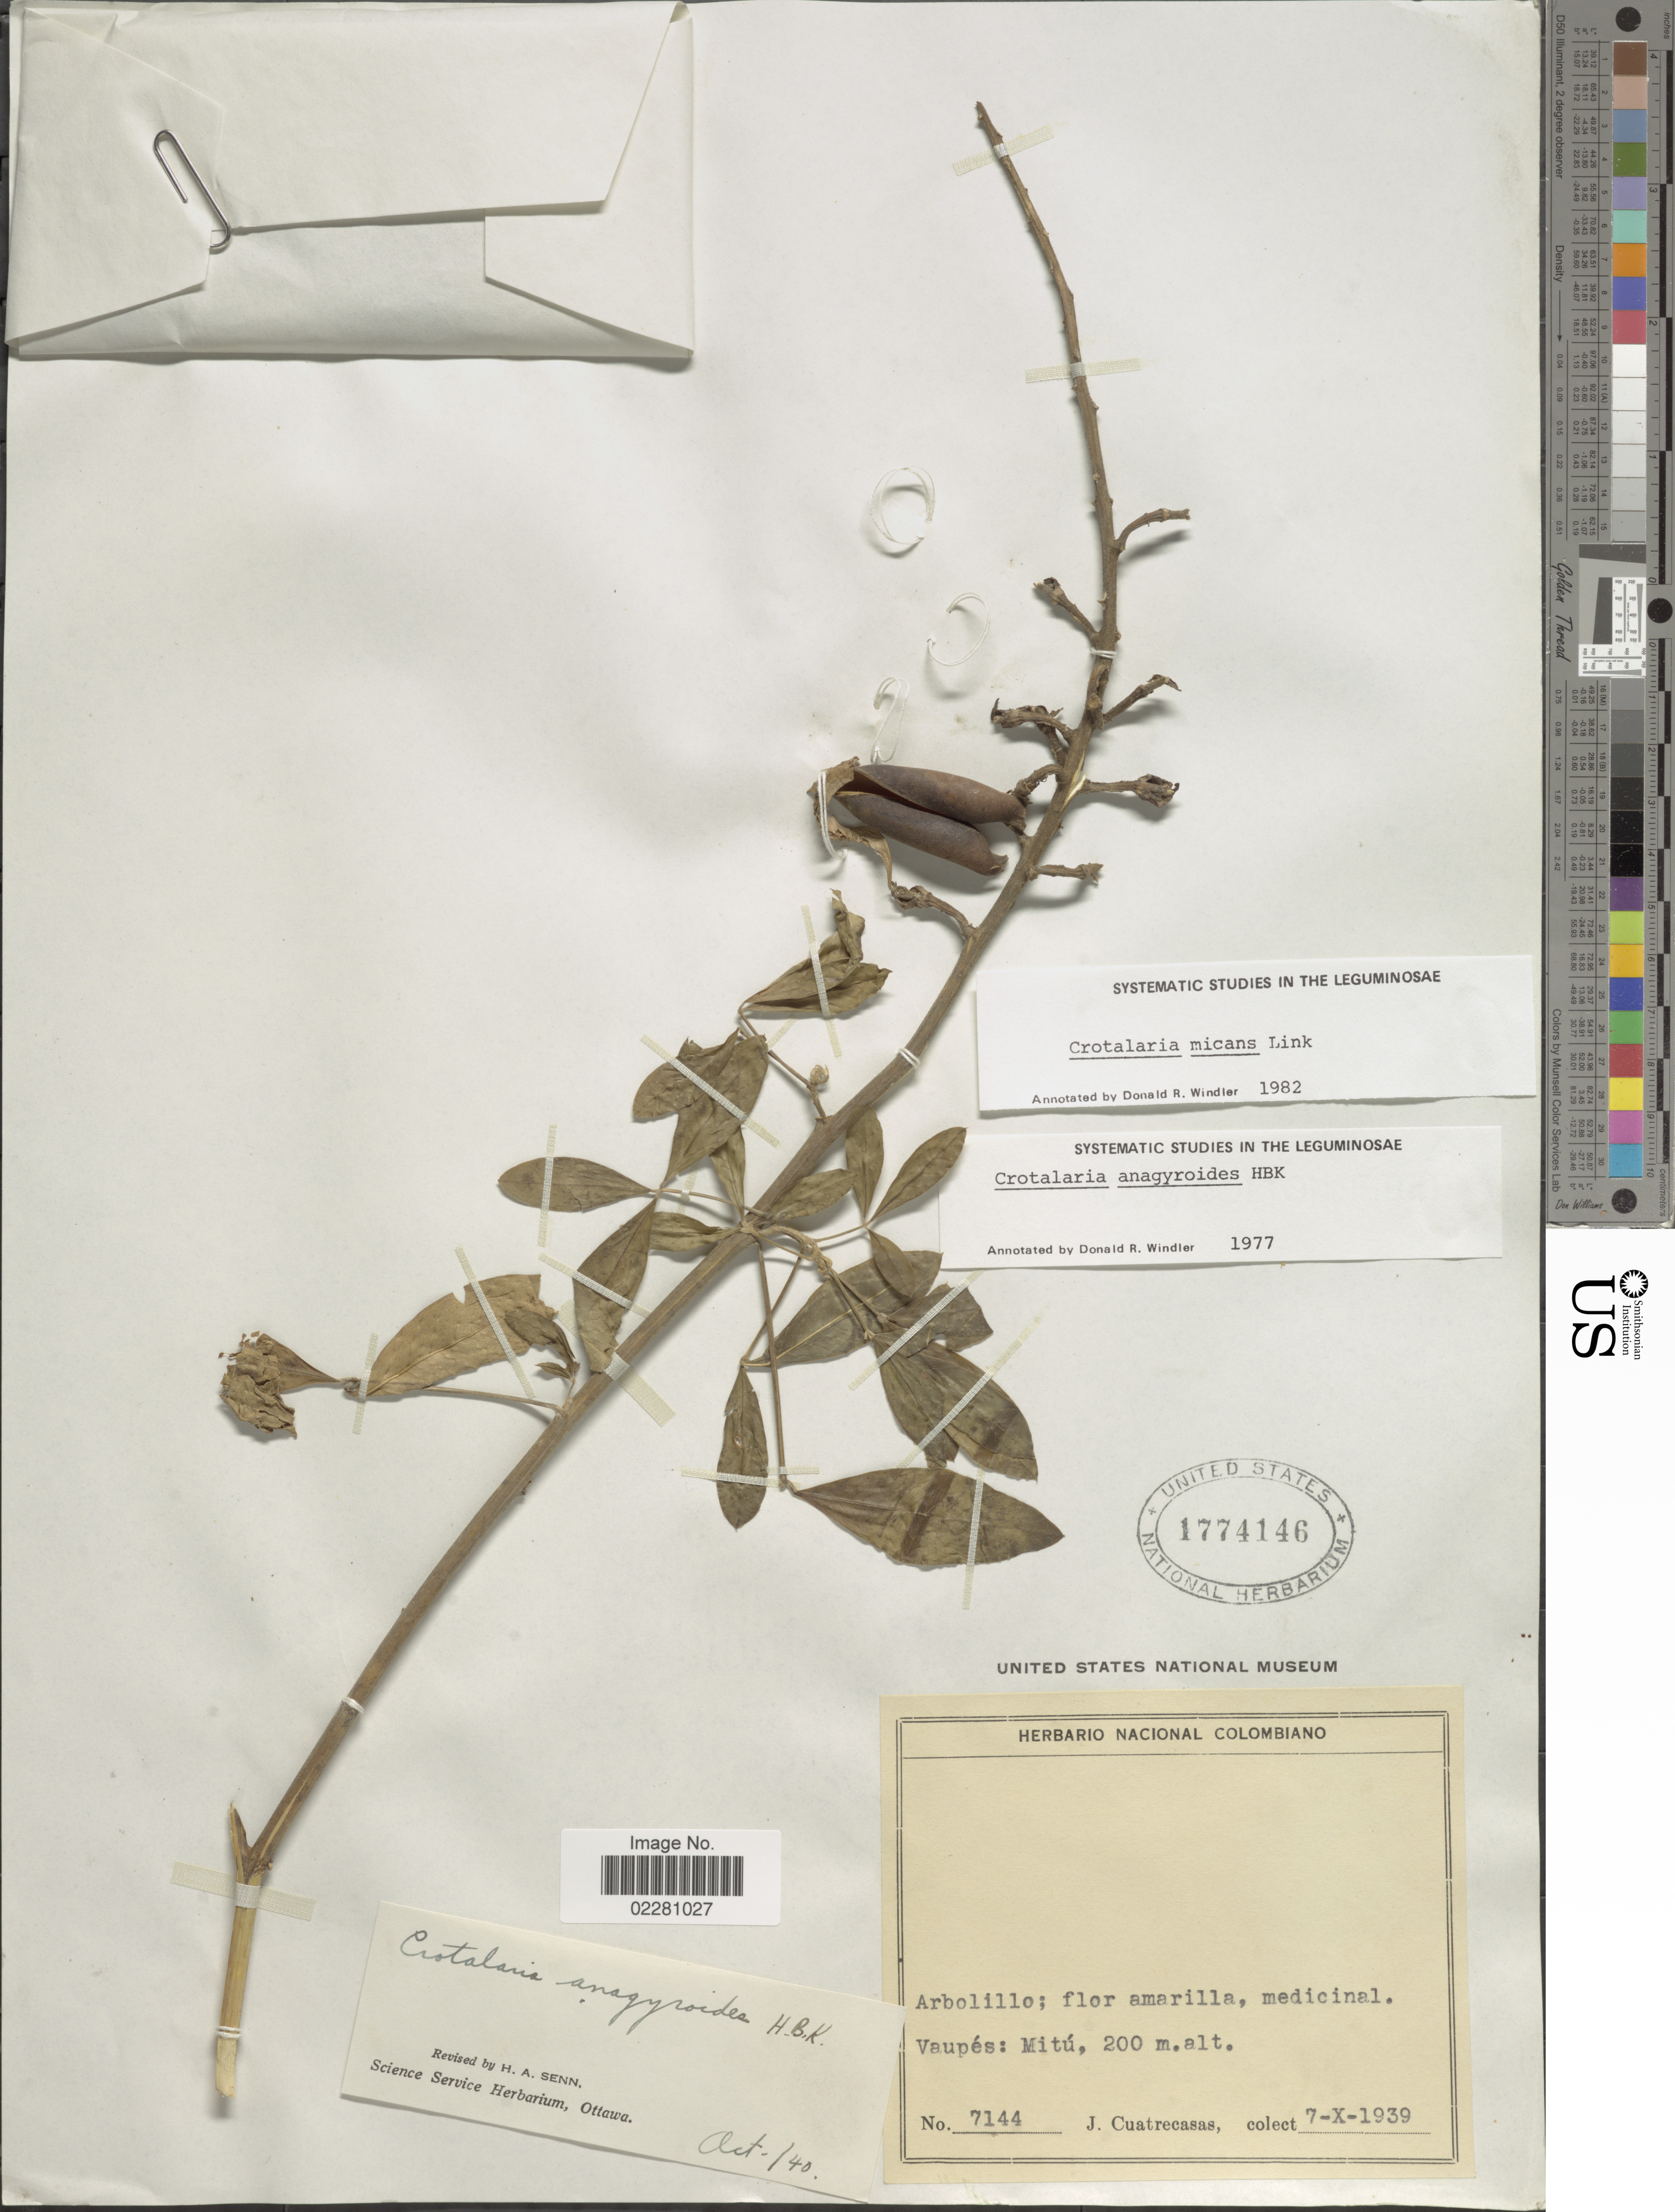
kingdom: Plantae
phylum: Tracheophyta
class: Magnoliopsida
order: Fabales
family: Fabaceae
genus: Crotalaria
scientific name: Crotalaria micans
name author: Link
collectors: J. Cuatrecasas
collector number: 7144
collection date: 1939-10-07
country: Colombia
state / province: Vaupés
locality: Mitu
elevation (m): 200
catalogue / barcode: US 1774146